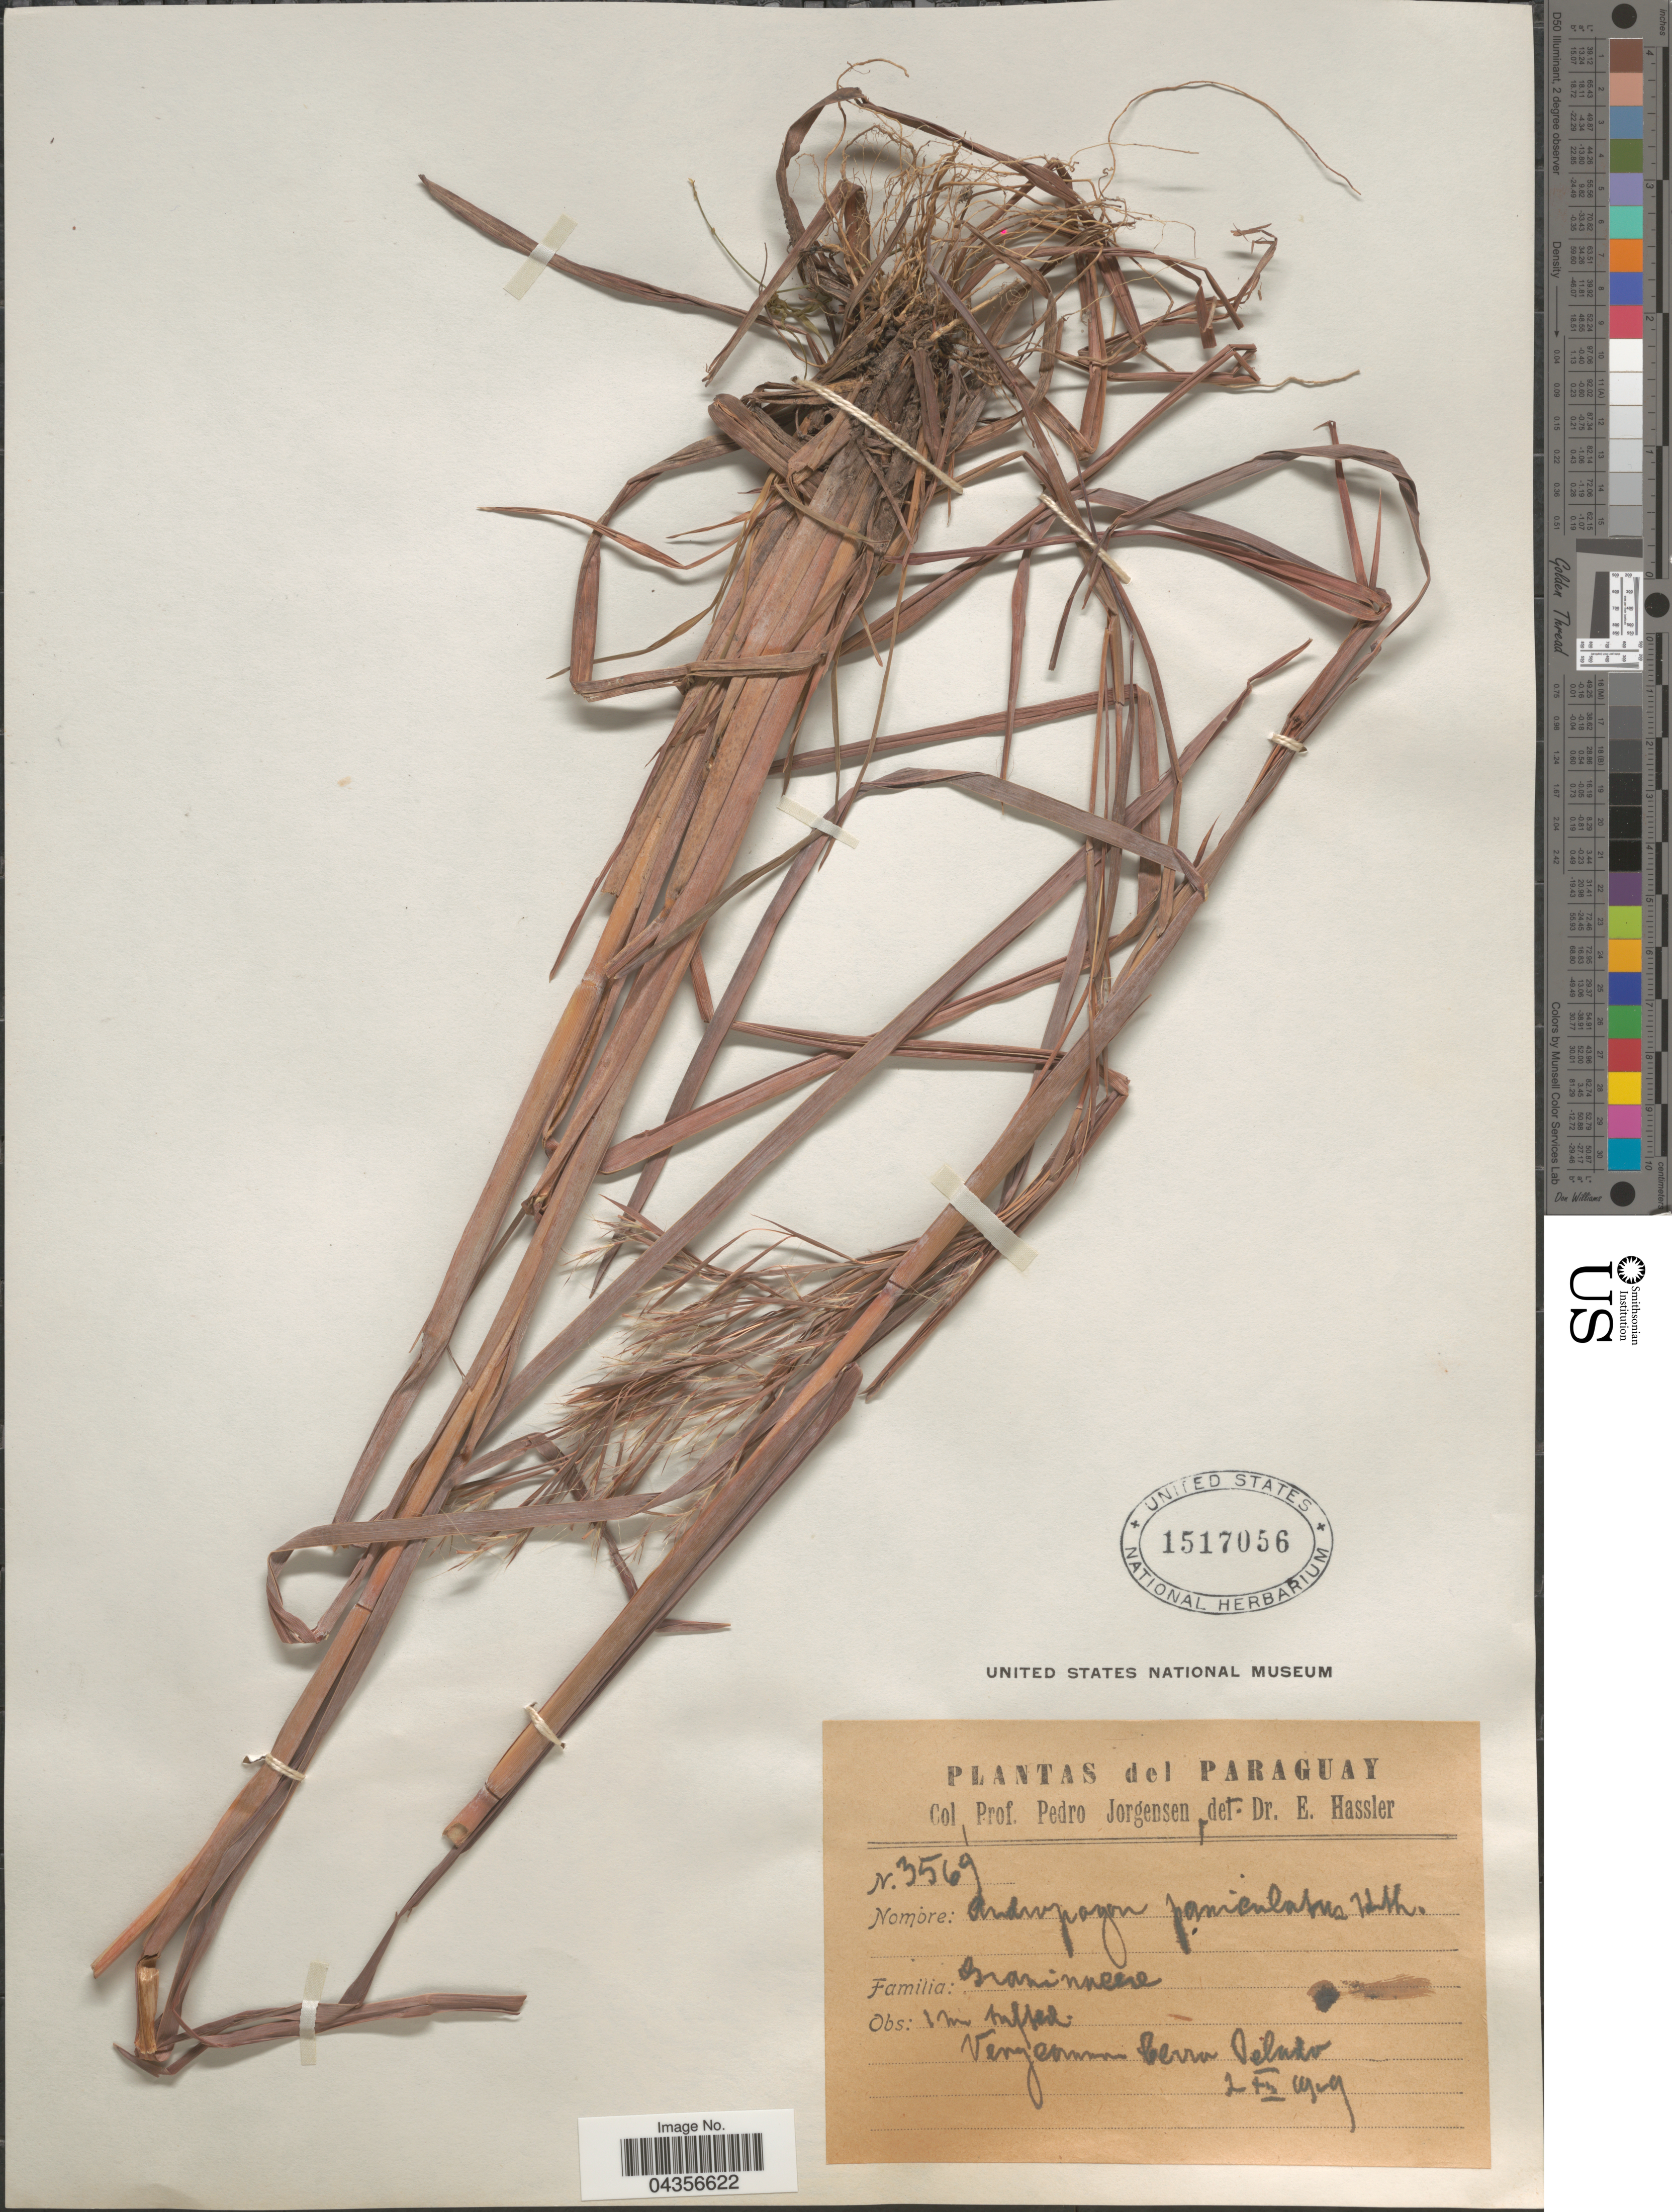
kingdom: Plantae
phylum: Tracheophyta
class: Liliopsida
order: Poales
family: Poaceae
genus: Schizachyrium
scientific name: Schizachyrium microstachyum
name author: (Desv. ex Ham.) Roseng. et al.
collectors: P. Jörgensen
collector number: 3569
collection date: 1929-02-02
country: Paraguay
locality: Very common Cerro Peladol.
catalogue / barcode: US 1517056